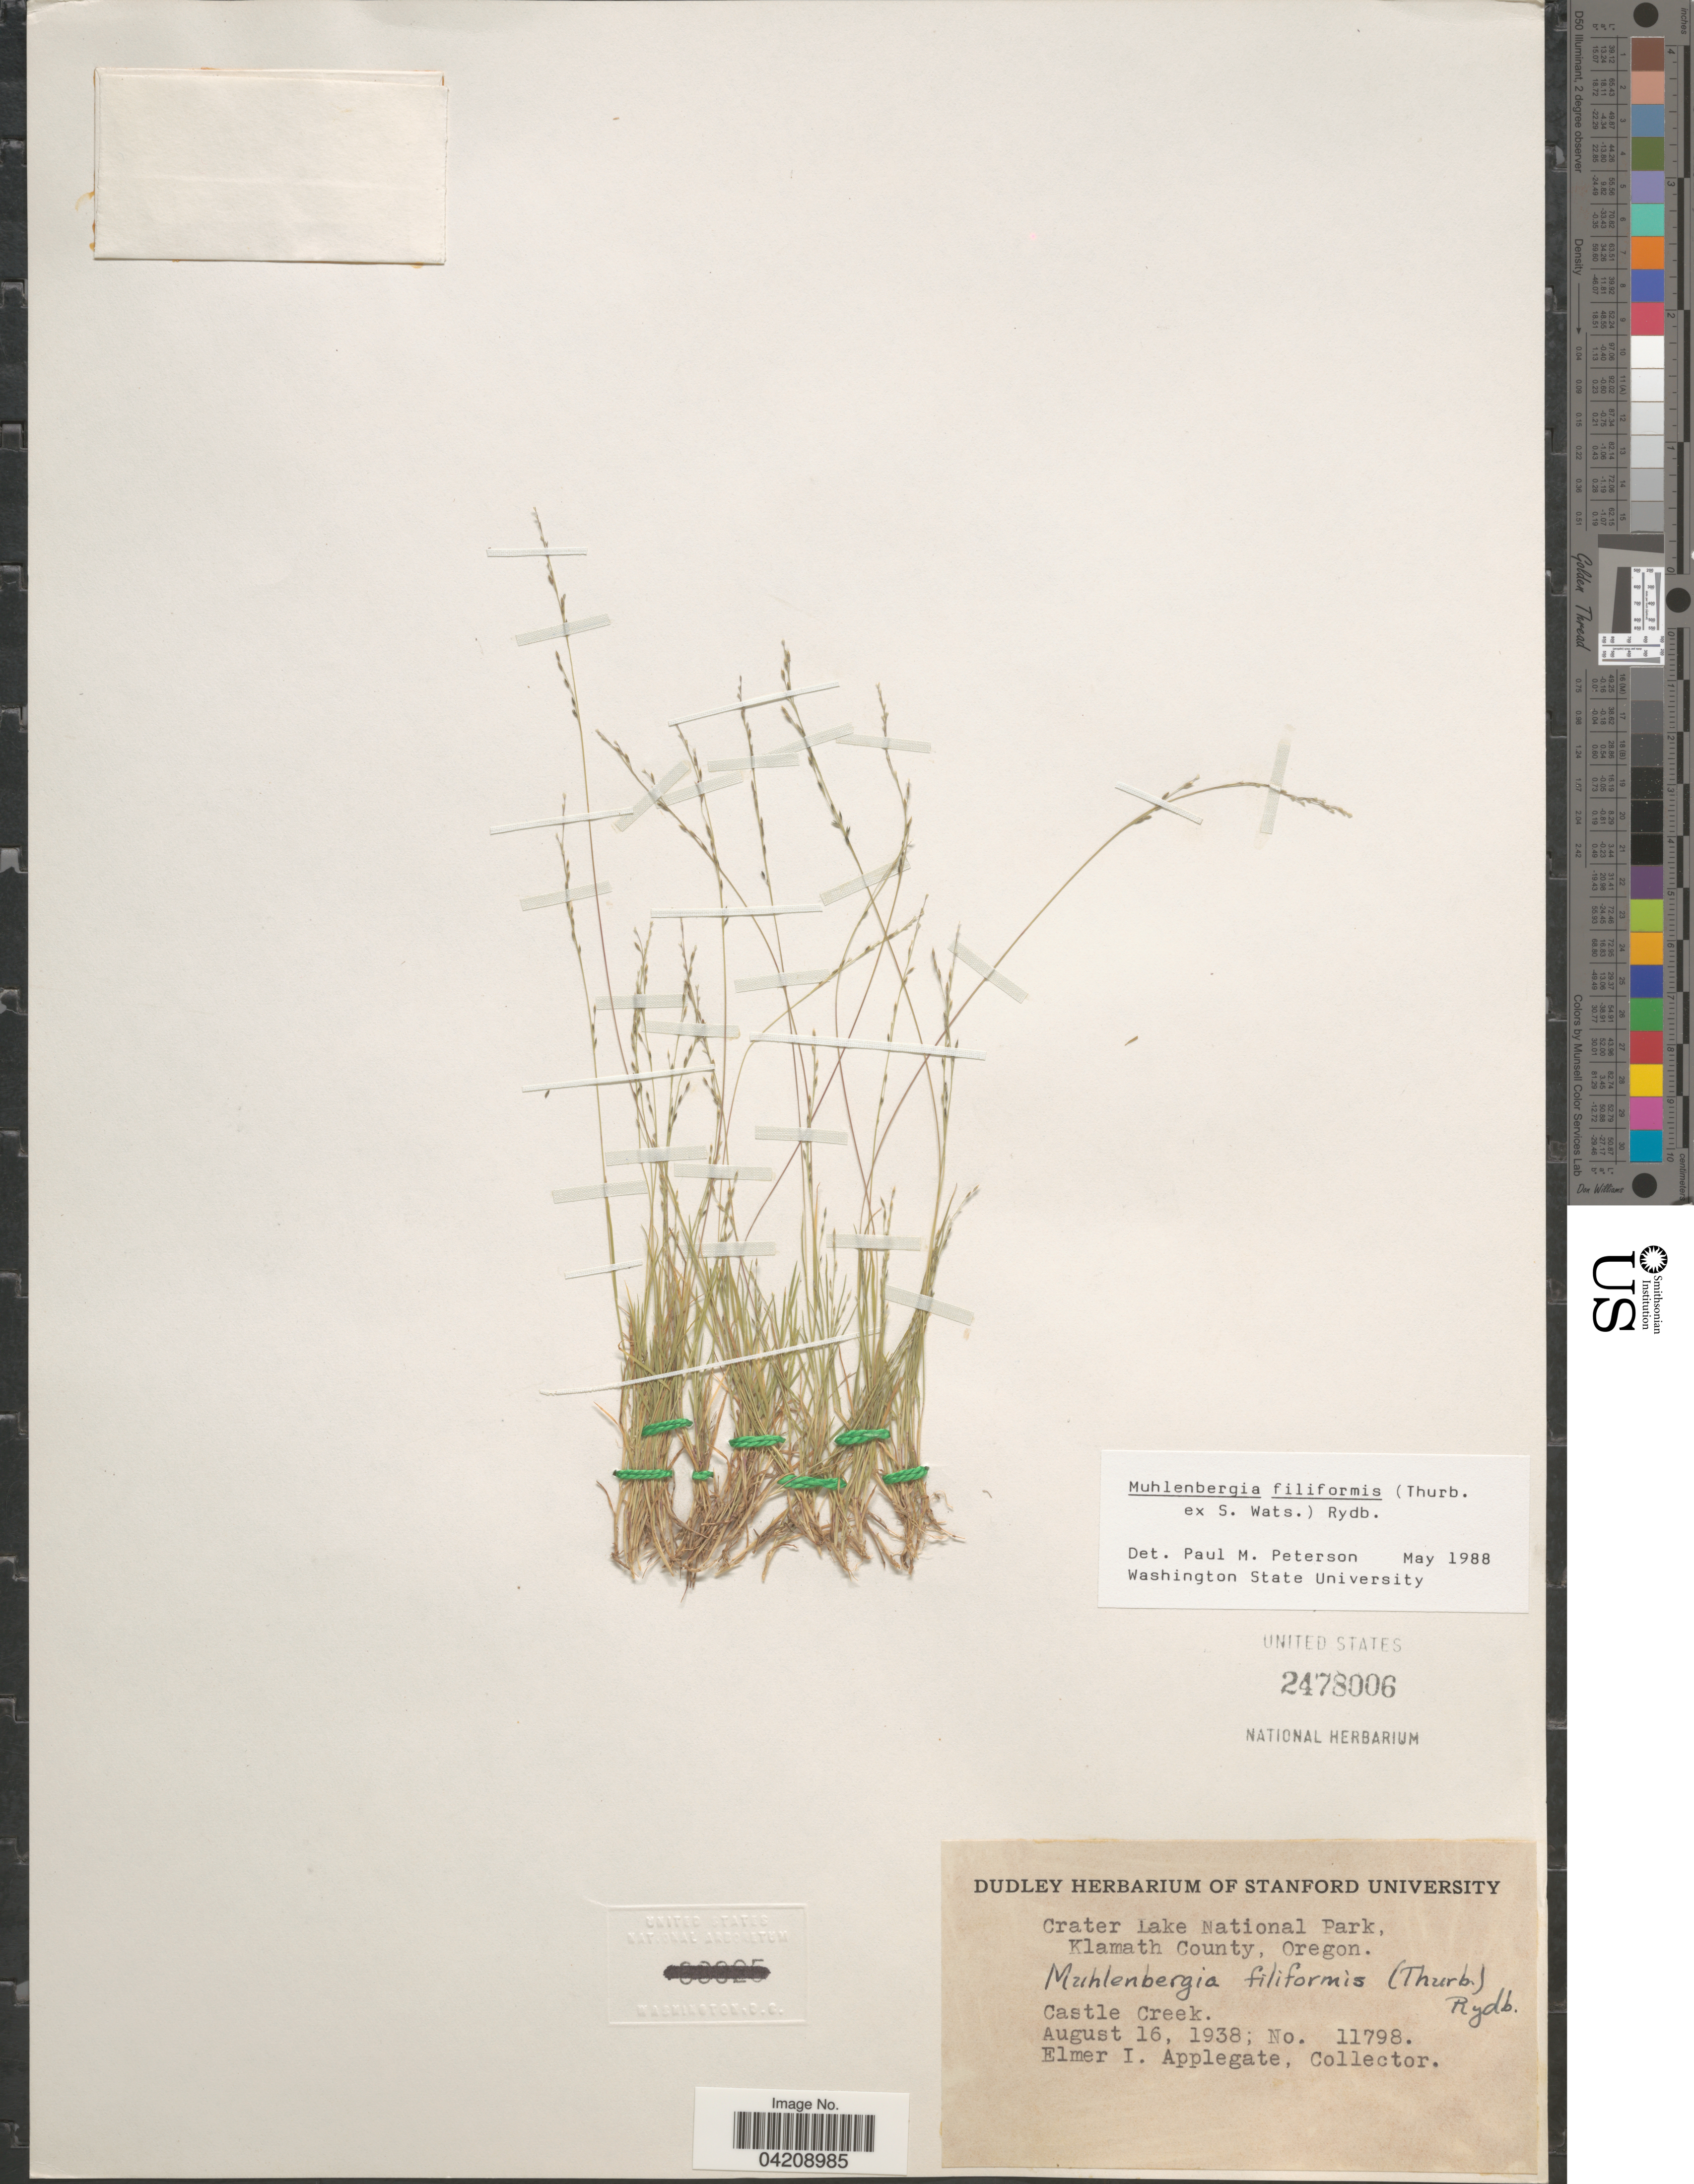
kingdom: Plantae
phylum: Tracheophyta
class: Liliopsida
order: Poales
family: Poaceae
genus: Muhlenbergia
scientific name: Muhlenbergia filiformis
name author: (Thurb. ex S. Watson) Rydb.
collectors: E. I. Applegate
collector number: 11798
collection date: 1938-08-16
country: United States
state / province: Oregon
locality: Crater Lake National Park, Klamath County. Castle Creek.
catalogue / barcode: US 2478006